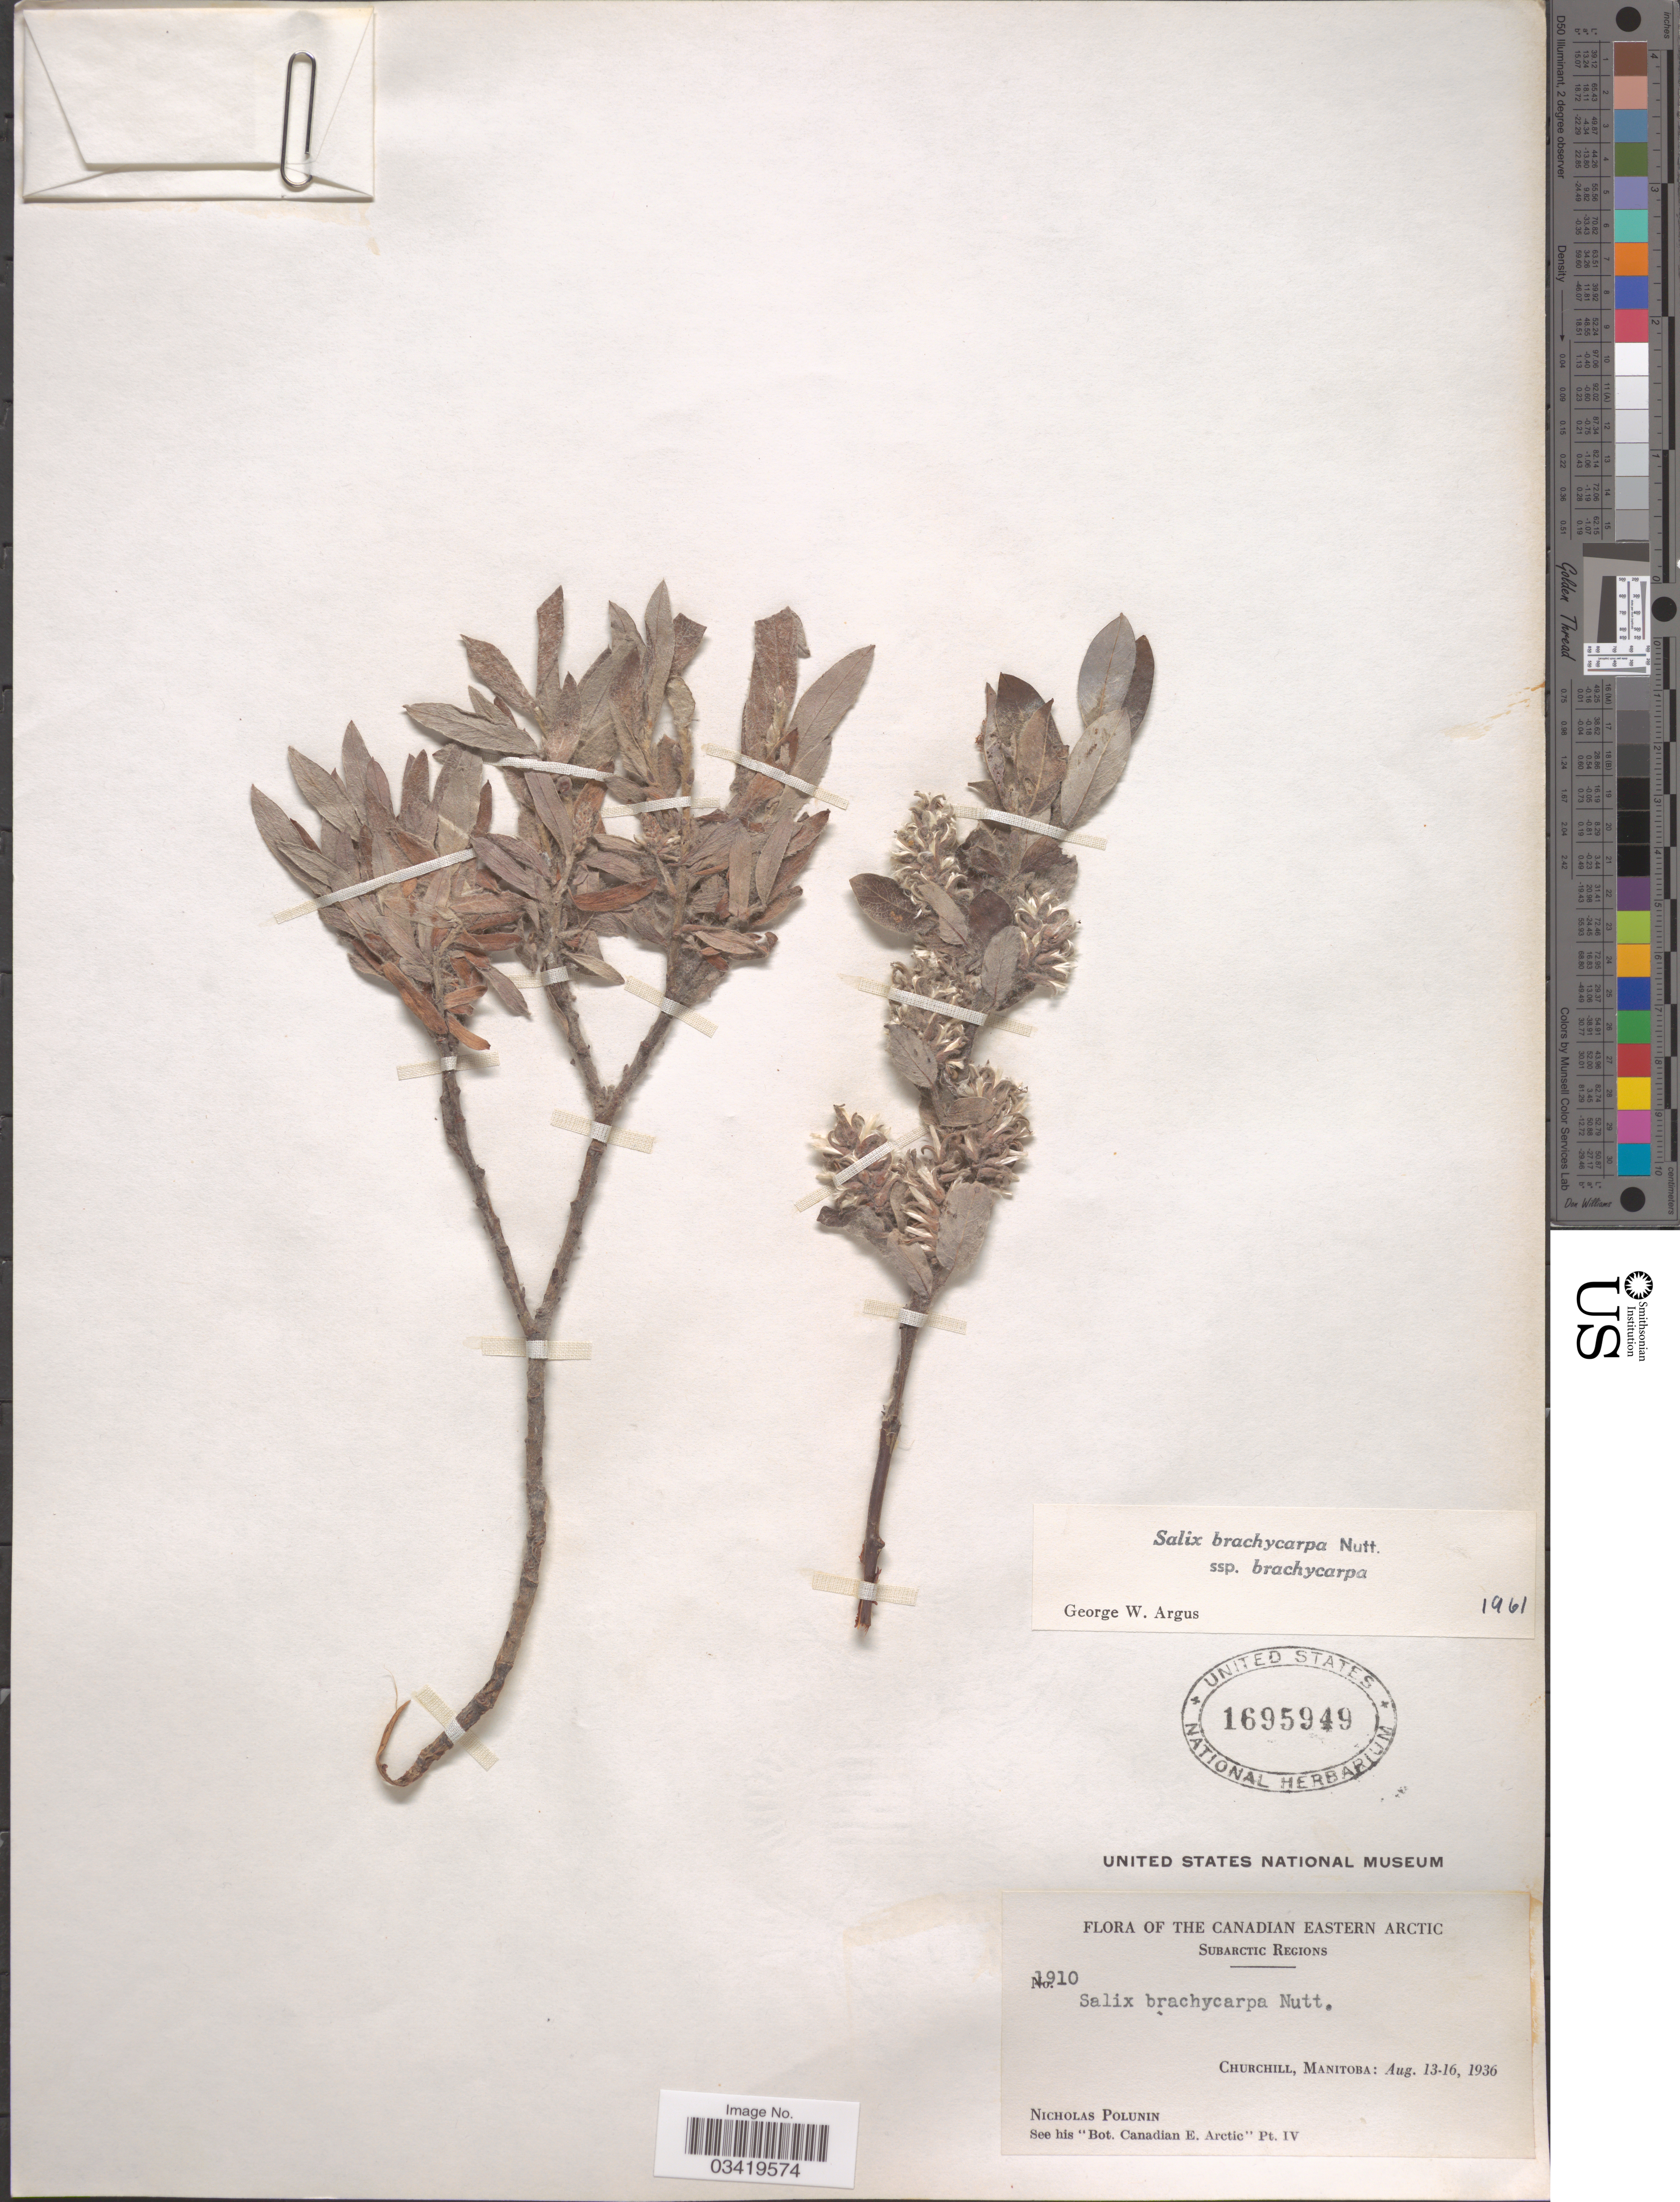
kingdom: Plantae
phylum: Tracheophyta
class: Magnoliopsida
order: Malpighiales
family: Salicaceae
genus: Salix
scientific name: Salix brachycarpa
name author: Nutt.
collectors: N. V. Polunin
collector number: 1910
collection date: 1936-08-13/1936-08-16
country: Canada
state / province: Manitoba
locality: The Canadian Eastern Arctic. Churchill.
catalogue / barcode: US 1695949